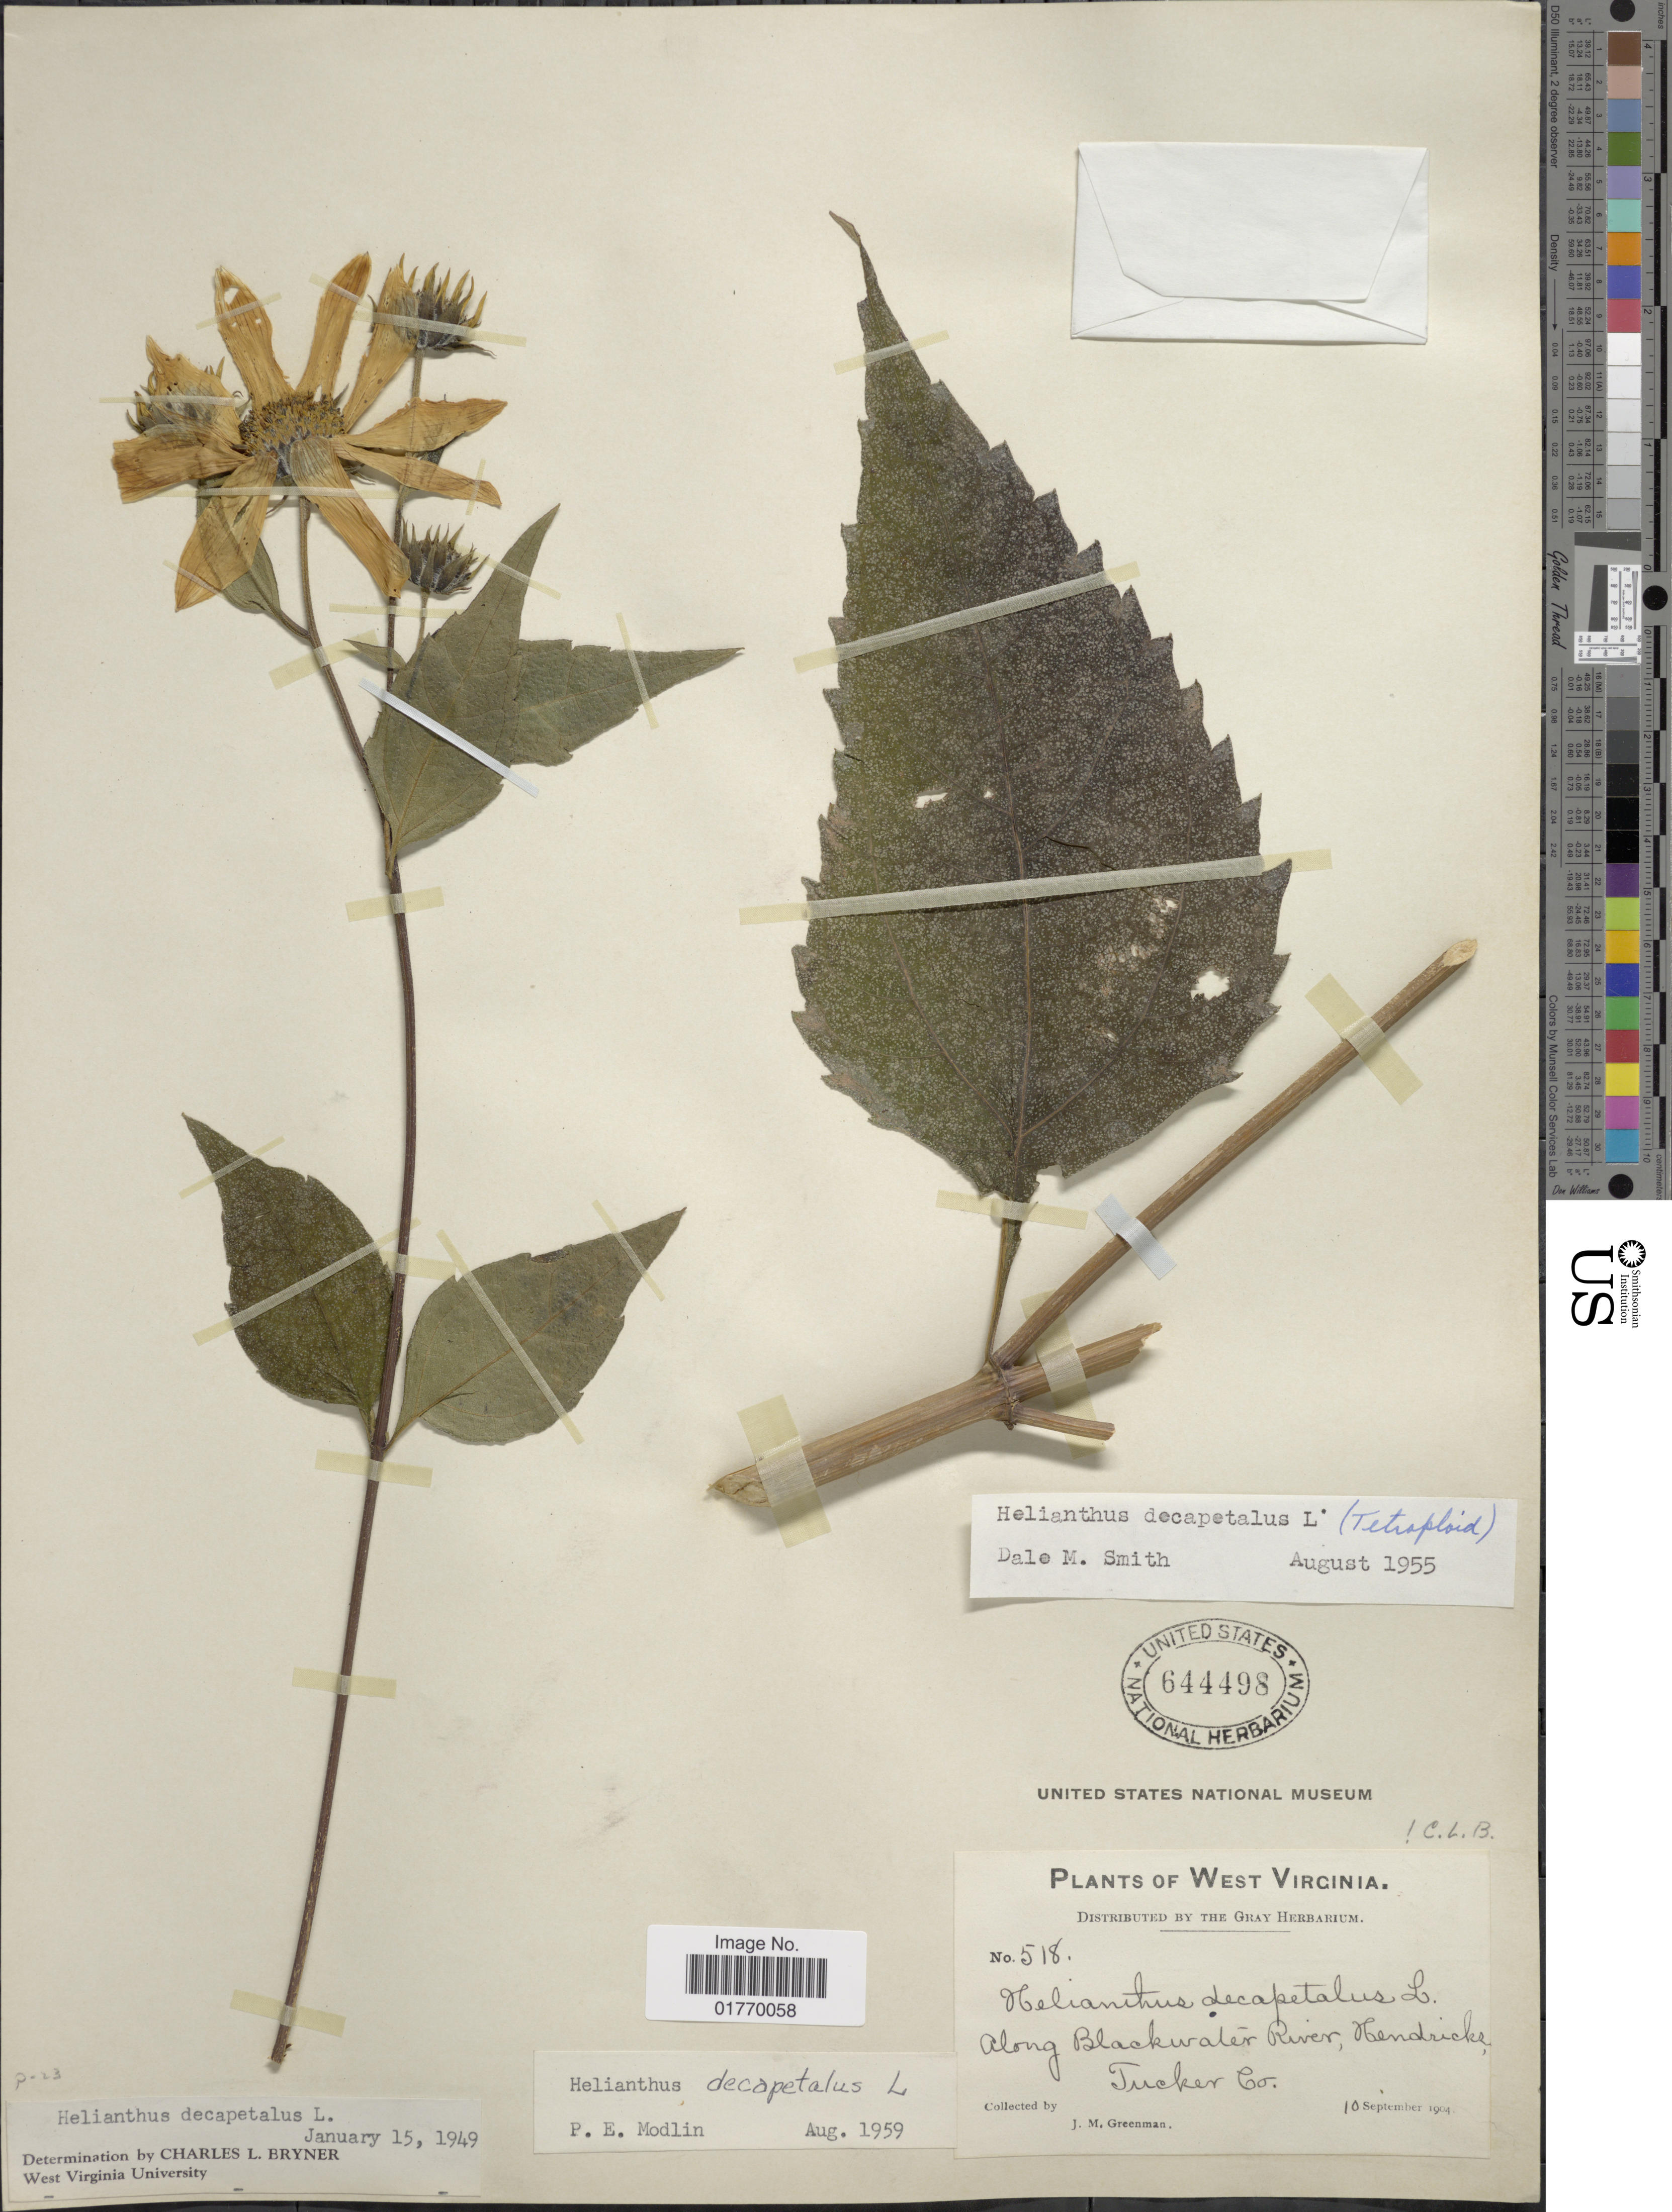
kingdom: Plantae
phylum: Tracheophyta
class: Magnoliopsida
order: Asterales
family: Asteraceae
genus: Helianthus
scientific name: Helianthus decapetalus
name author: L.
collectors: J. M. Greenman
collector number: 518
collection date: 1904-09-10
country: United States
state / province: West Virginia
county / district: Tucker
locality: Along Blackwater River, Hendrinks Tucker Co.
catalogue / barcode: US 644498